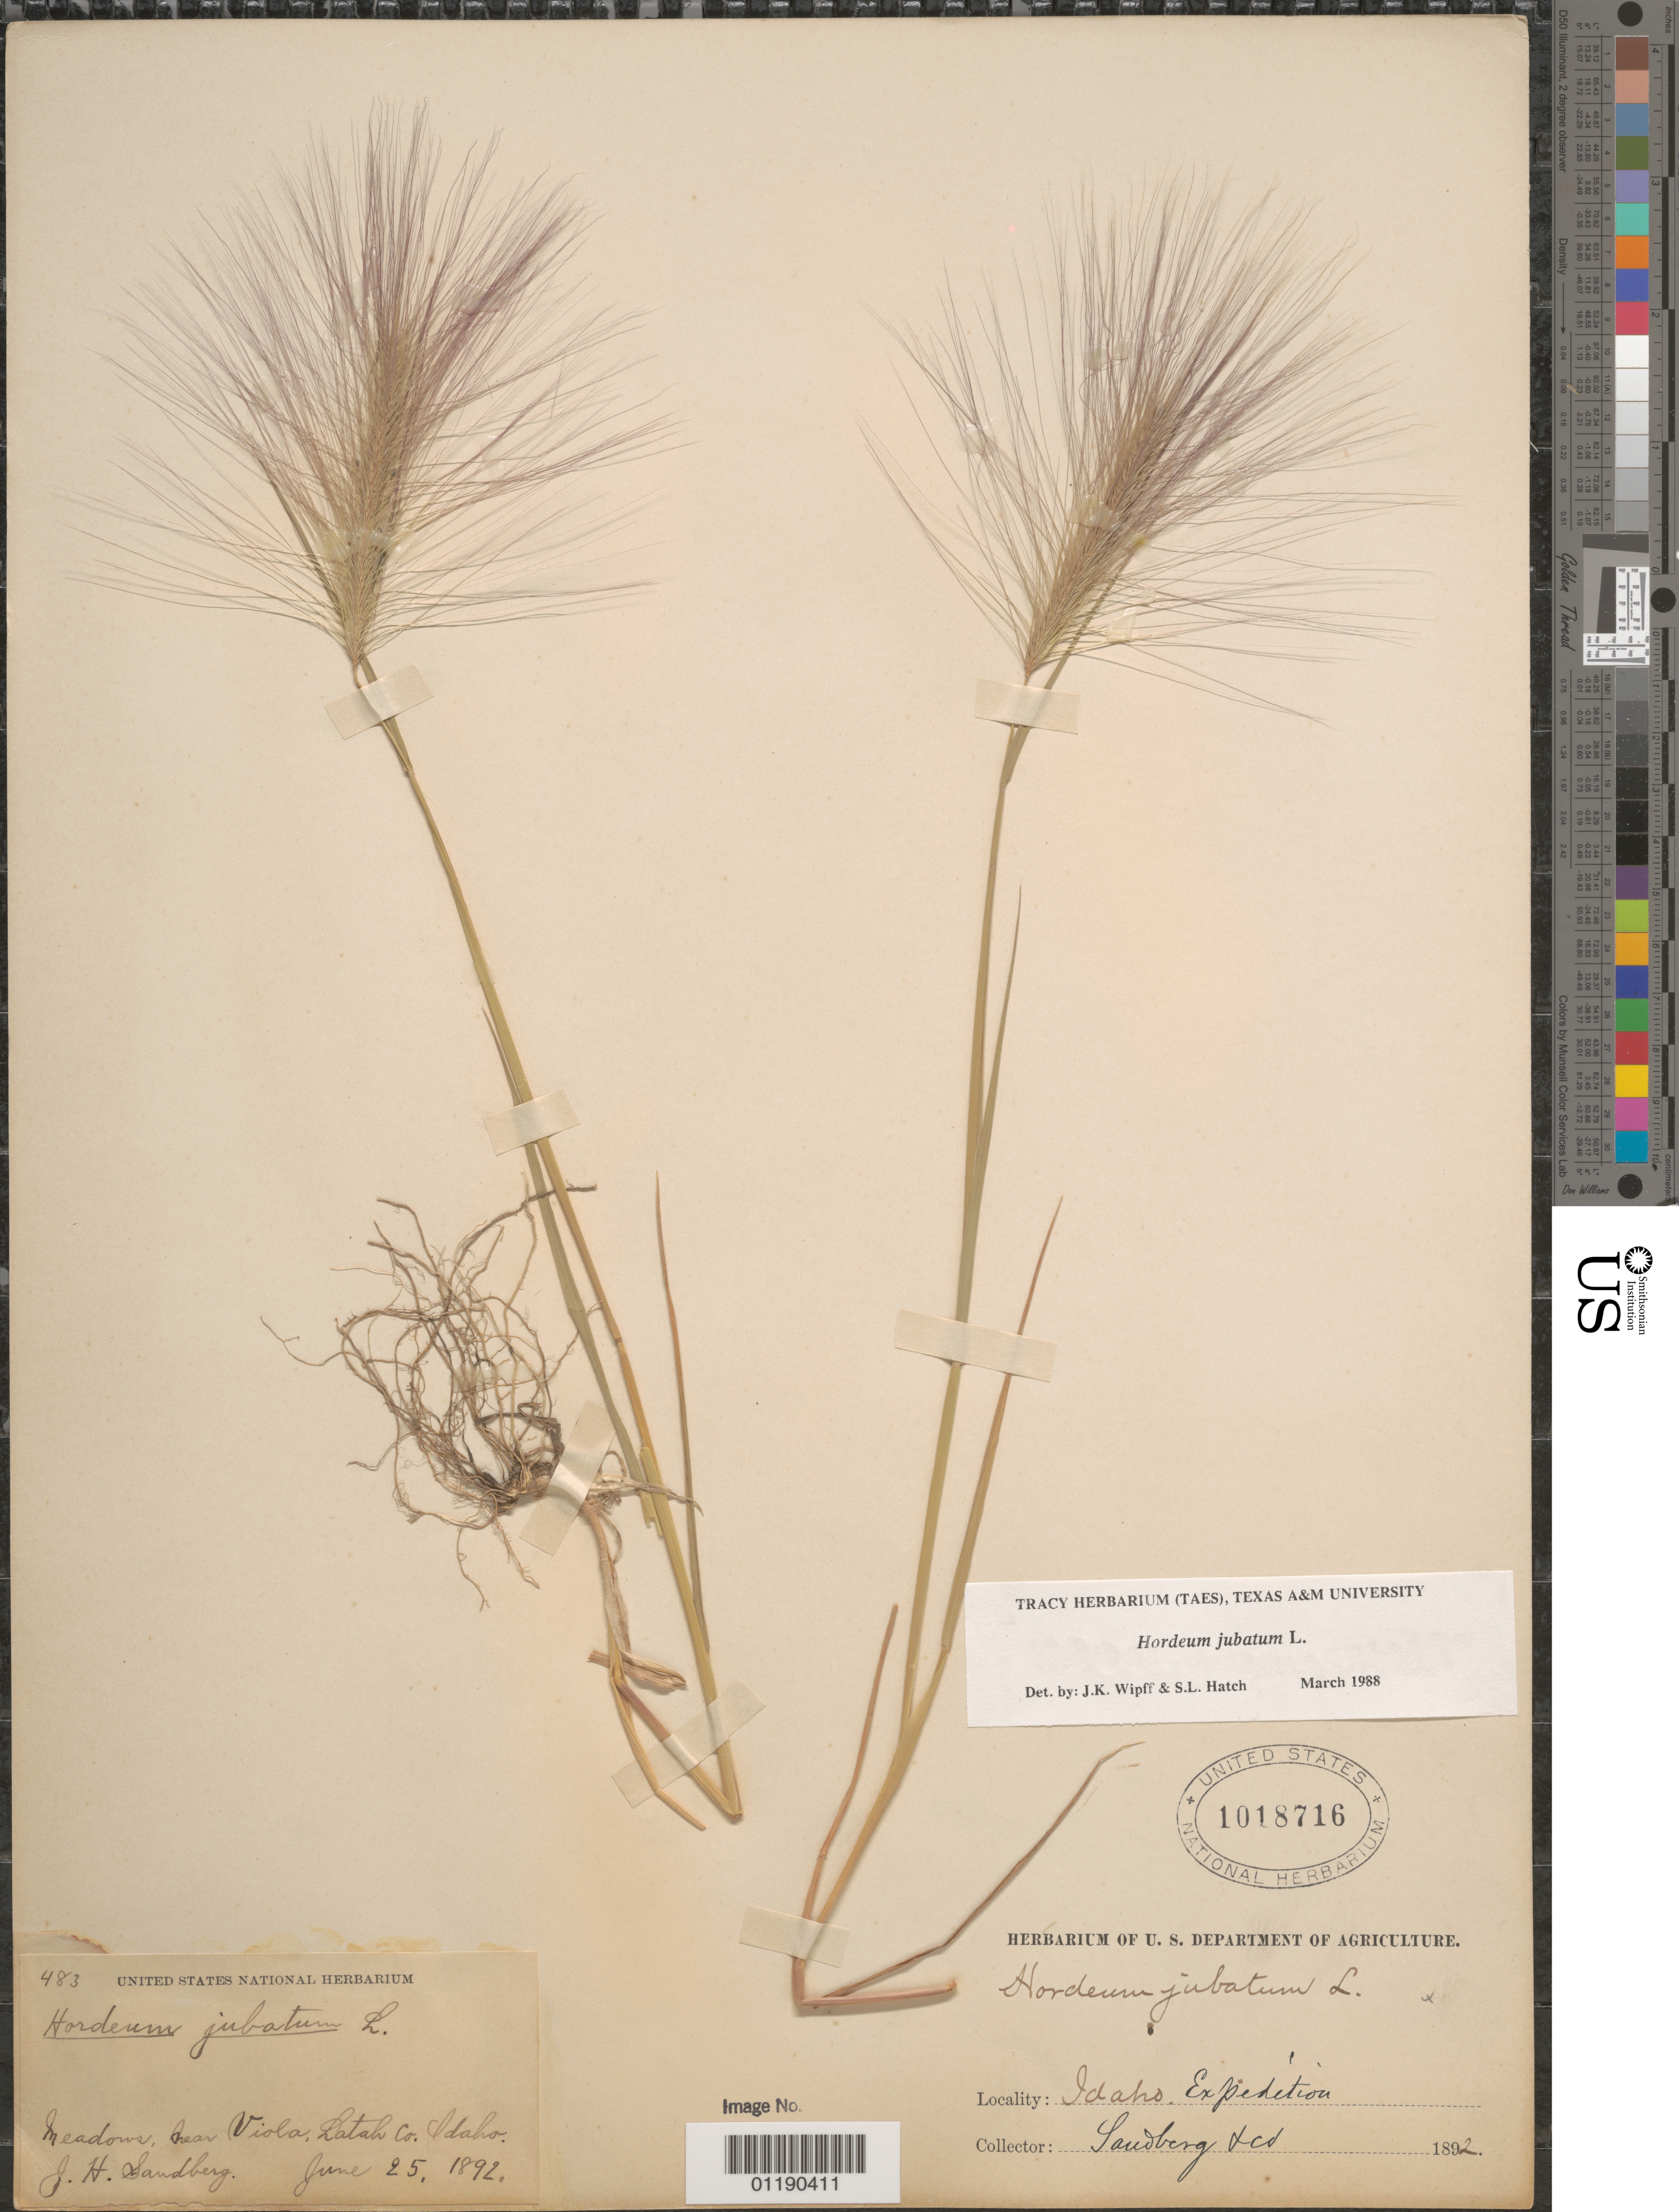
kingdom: Plantae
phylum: Tracheophyta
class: Liliopsida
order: Poales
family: Poaceae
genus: Hordeum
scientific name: Hordeum jubatum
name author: L.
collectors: J. H. Sandberg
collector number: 483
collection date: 1892-06-25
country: United States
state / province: Idaho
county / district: Latah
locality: Meadow, near Viola.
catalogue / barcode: US 1018716